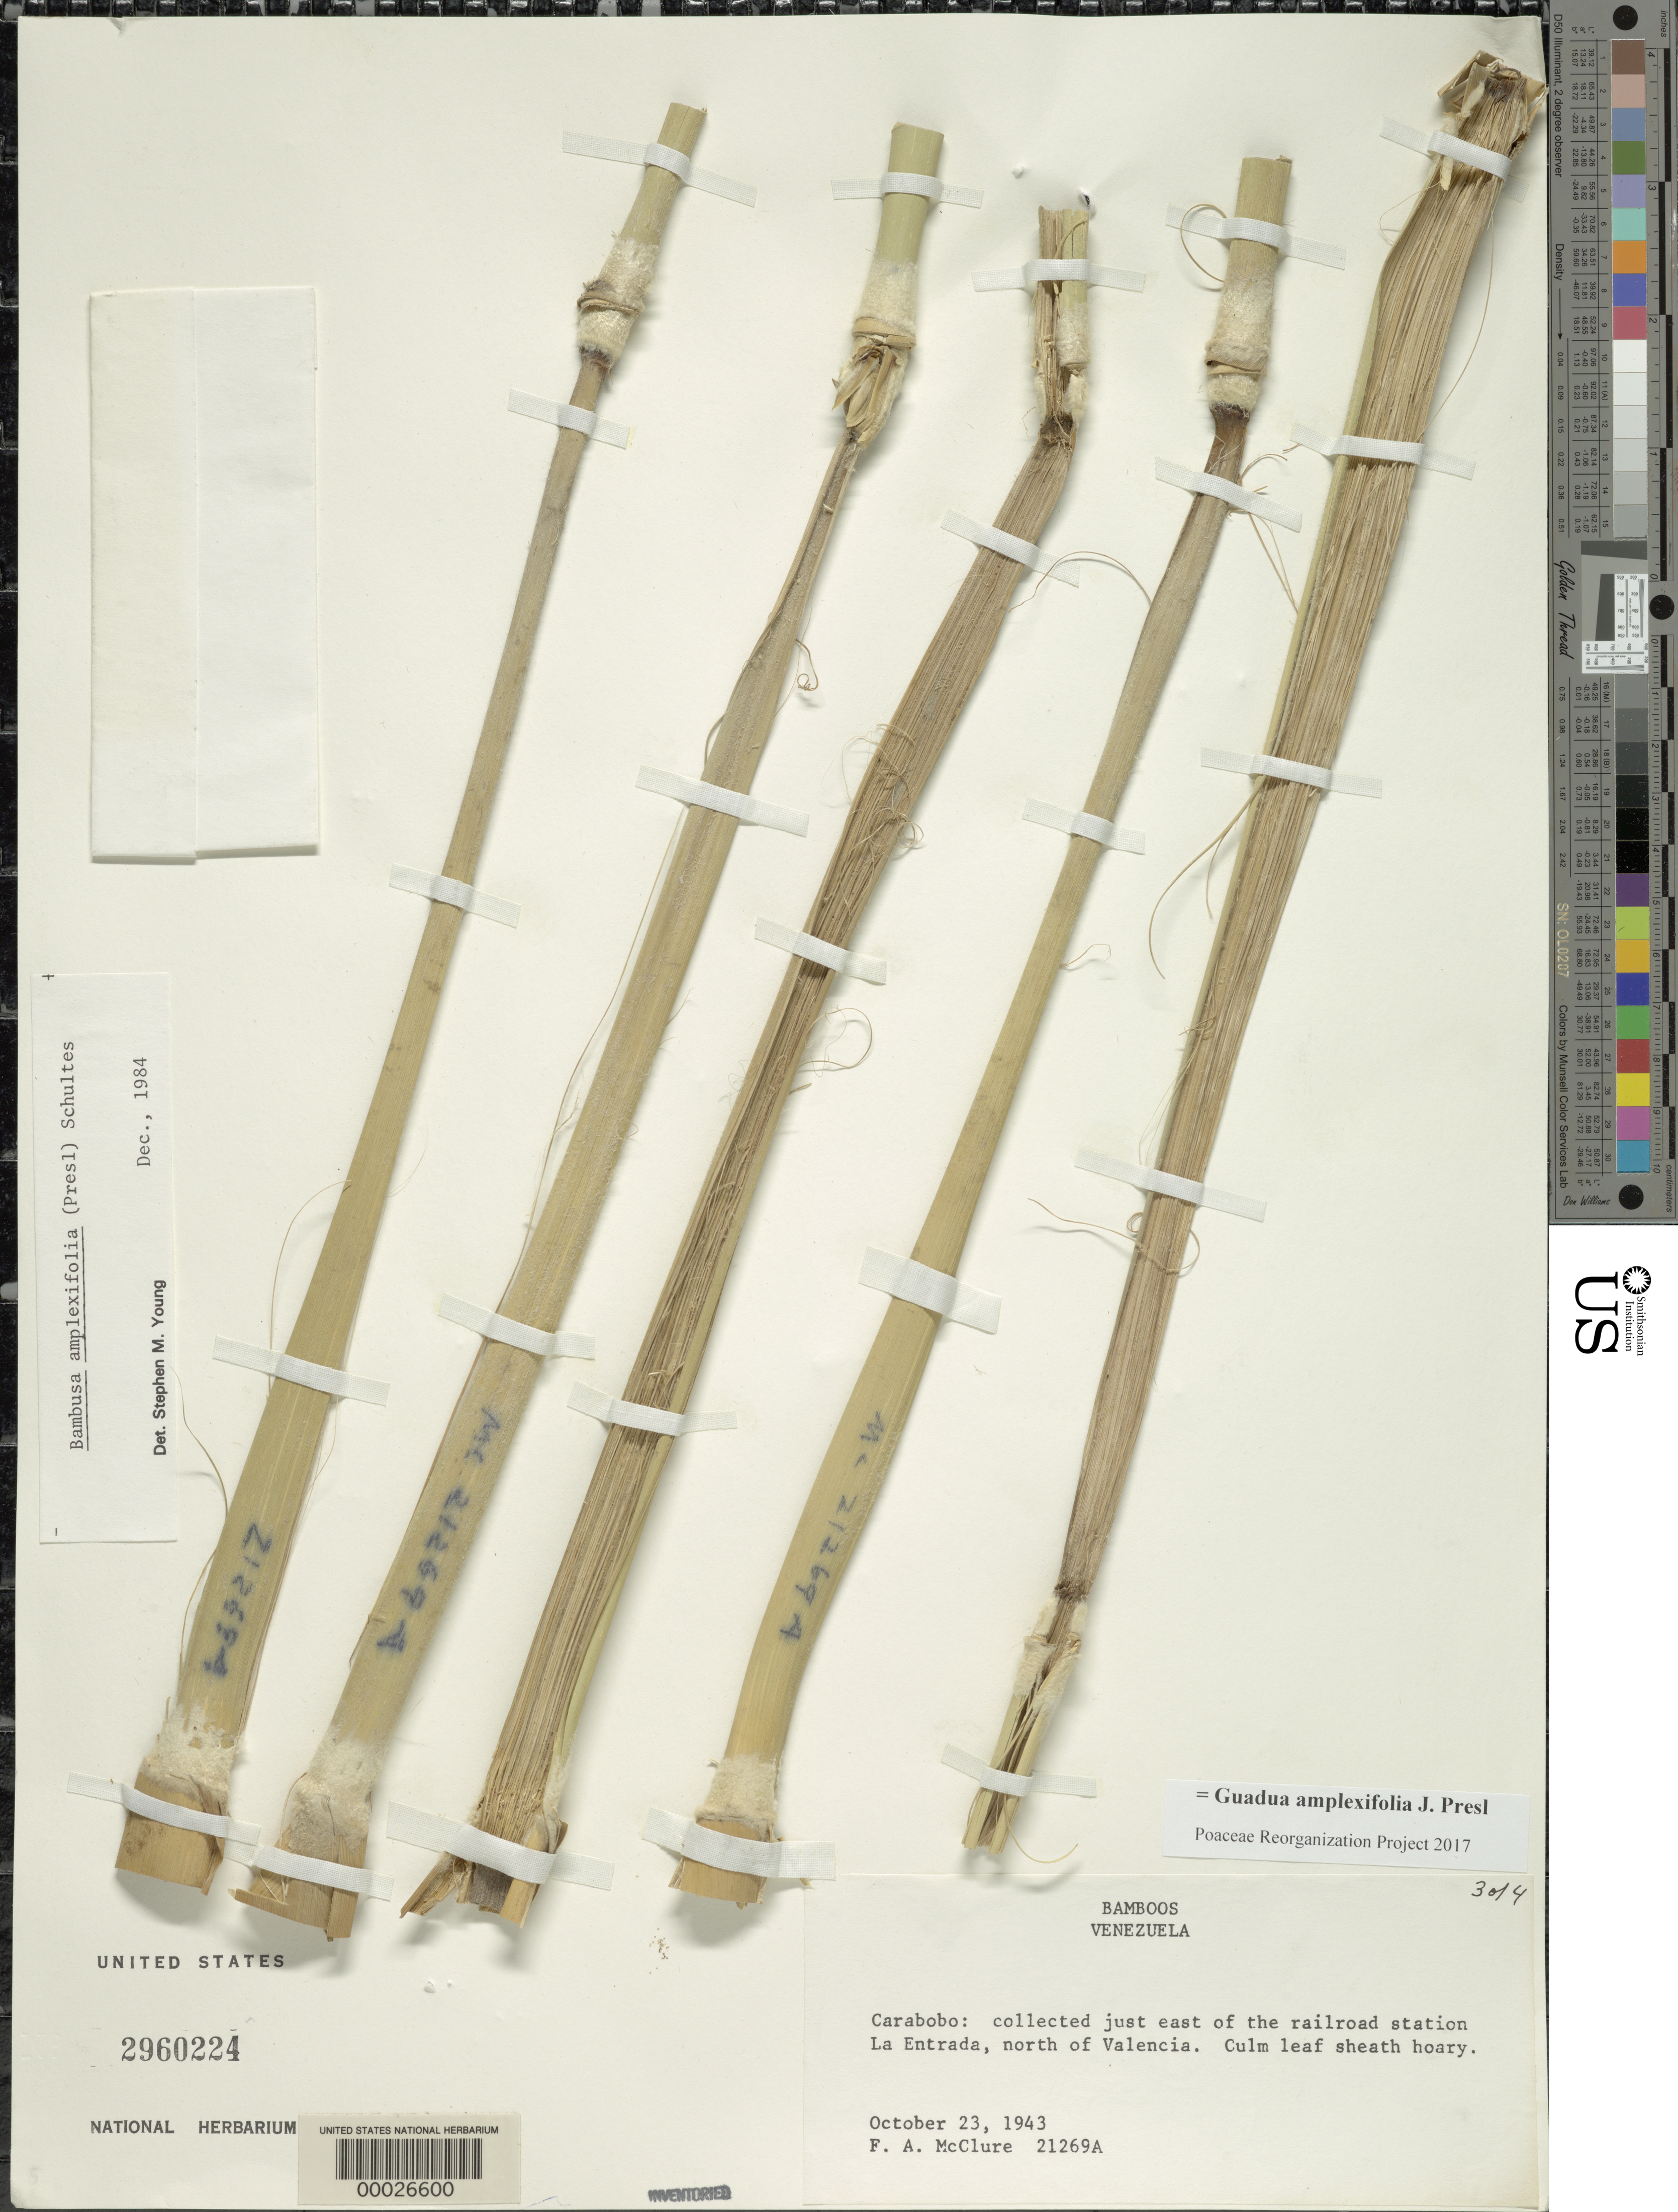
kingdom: Plantae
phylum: Tracheophyta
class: Liliopsida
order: Poales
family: Poaceae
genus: Guadua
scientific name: Guadua amplexifolia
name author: J. Presl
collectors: F. A. McClure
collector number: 21269 A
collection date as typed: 23 Oct 1943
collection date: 1943-10-23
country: Venezuela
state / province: Carabobo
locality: La entrada, valencia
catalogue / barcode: US 2960224